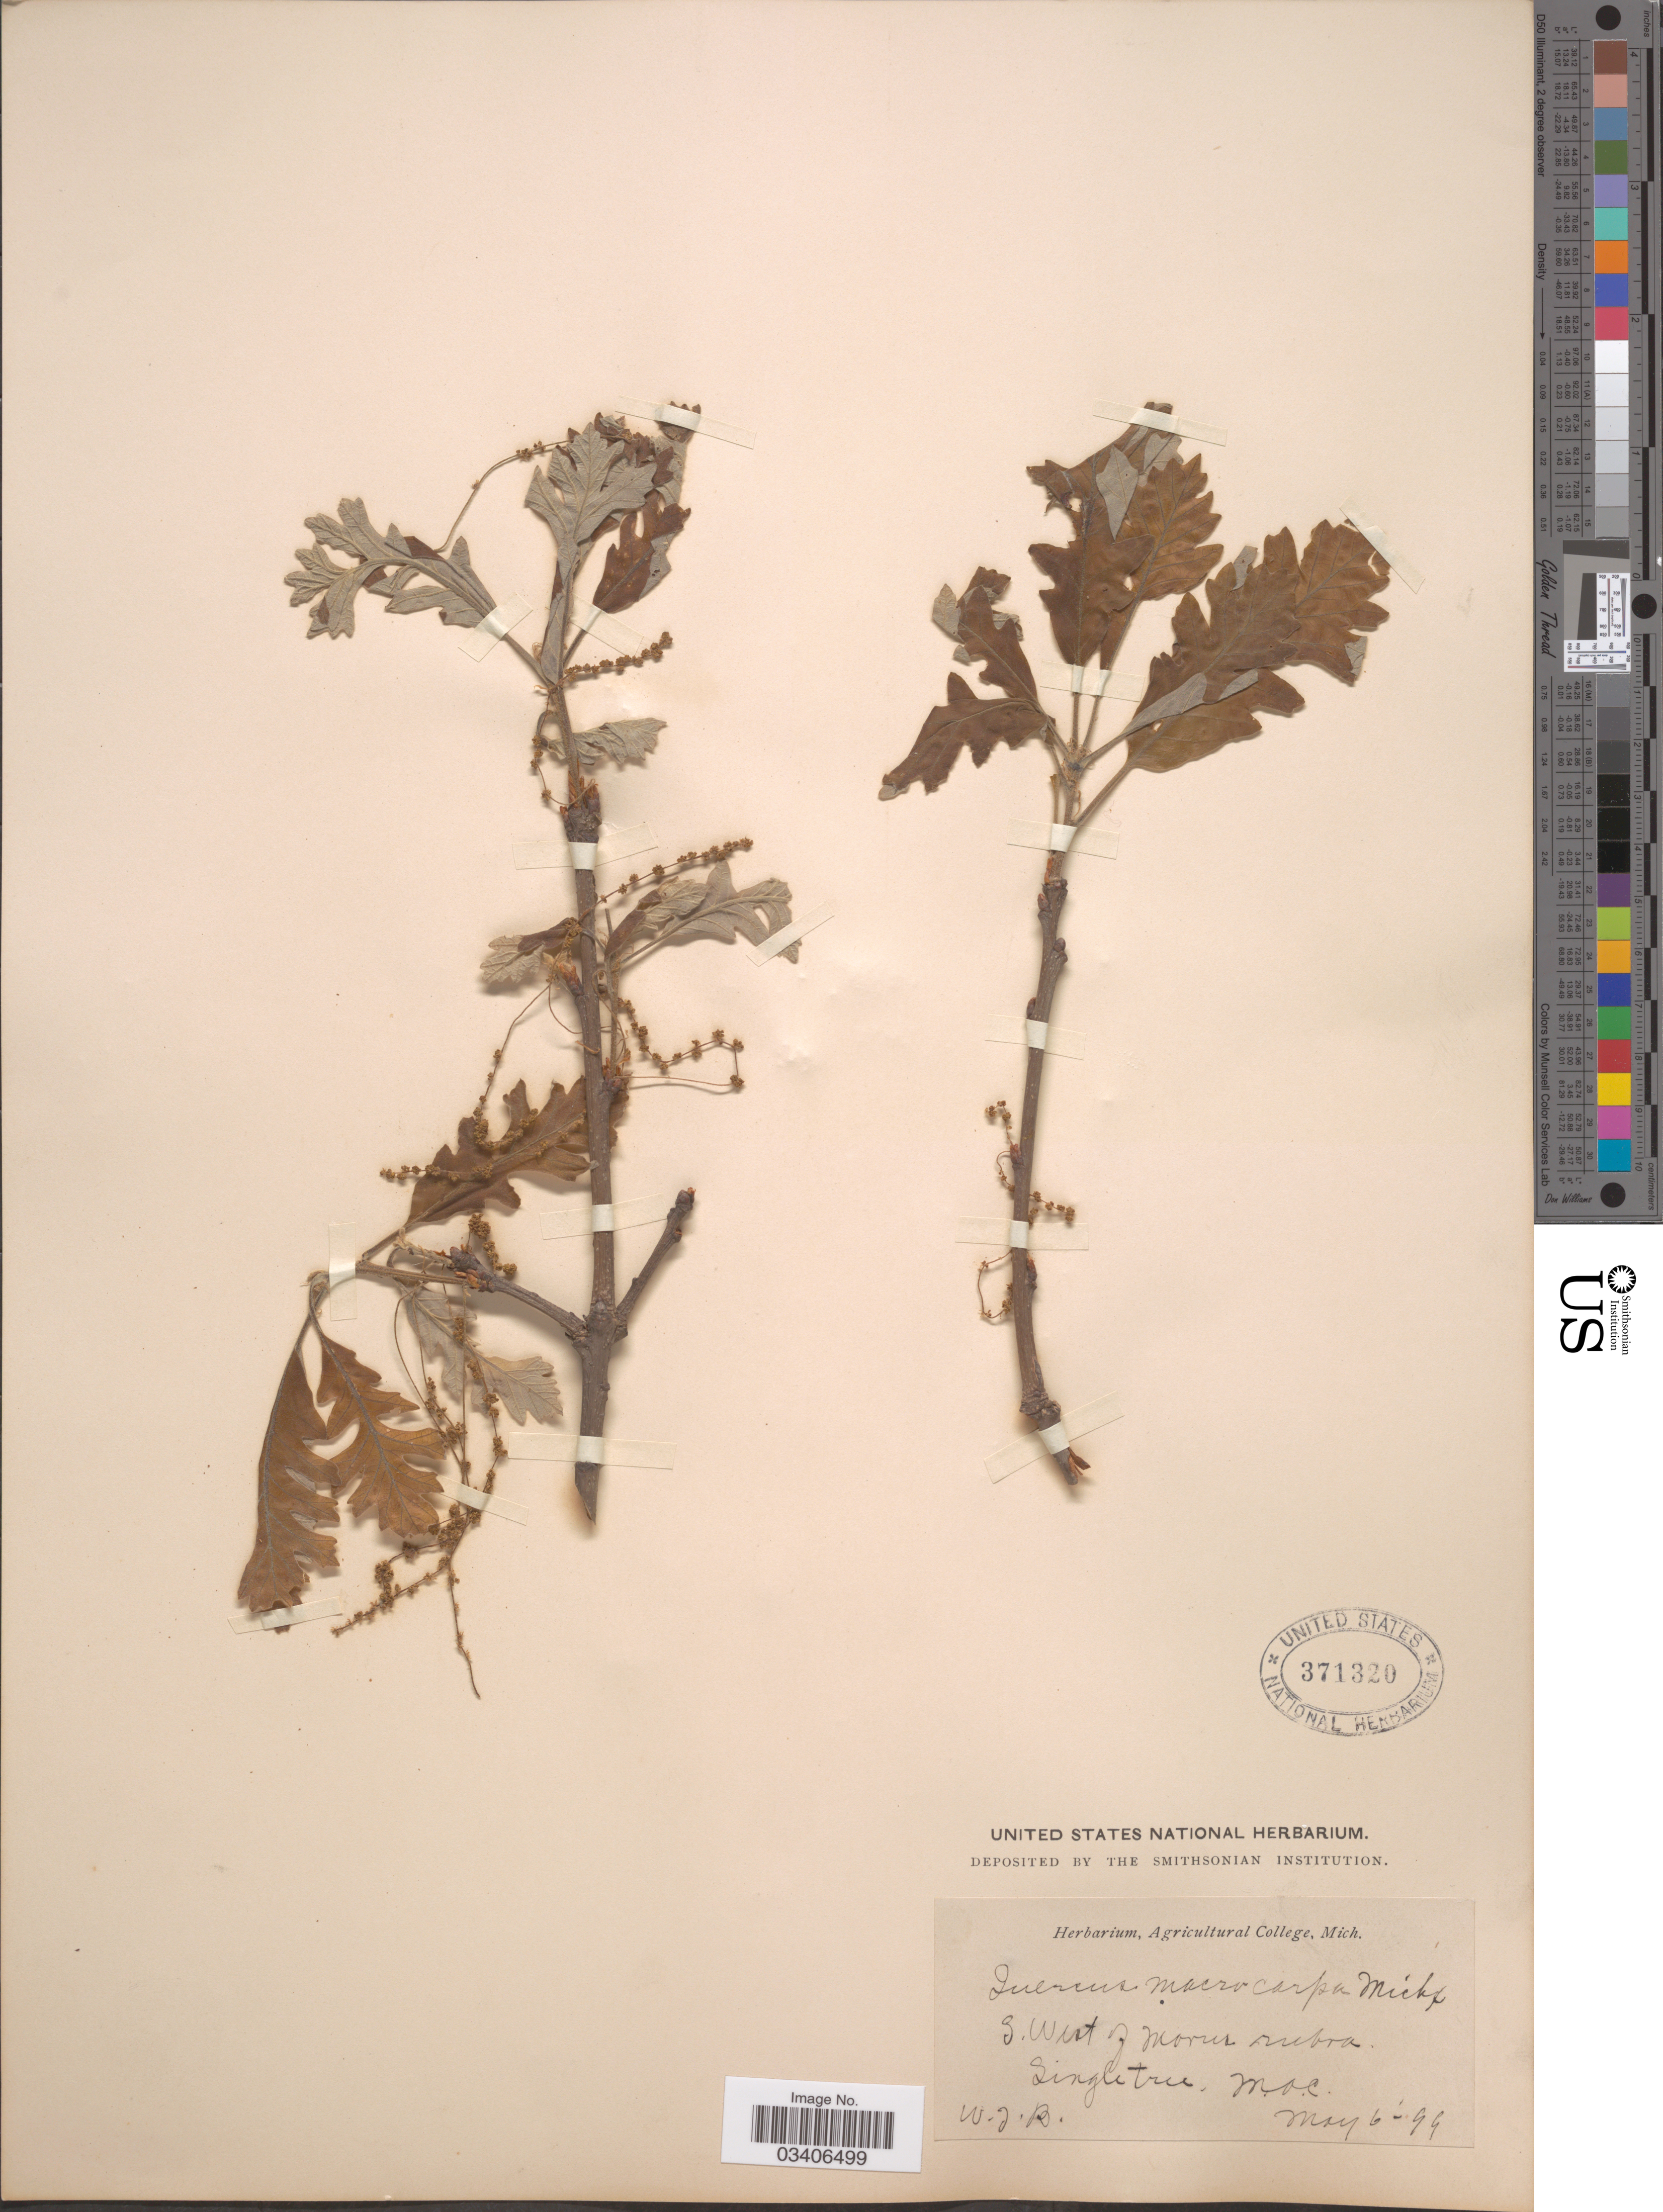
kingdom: Plantae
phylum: Tracheophyta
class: Magnoliopsida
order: Fagales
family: Fagaceae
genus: Quercus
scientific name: Quercus macrocarpa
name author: Michx.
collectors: W.J.B.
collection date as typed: Transcribed d/m/y: 6/5/99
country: Mexico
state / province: Michoacán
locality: S. West of Morus rubra. M.A.C.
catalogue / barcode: US 371320